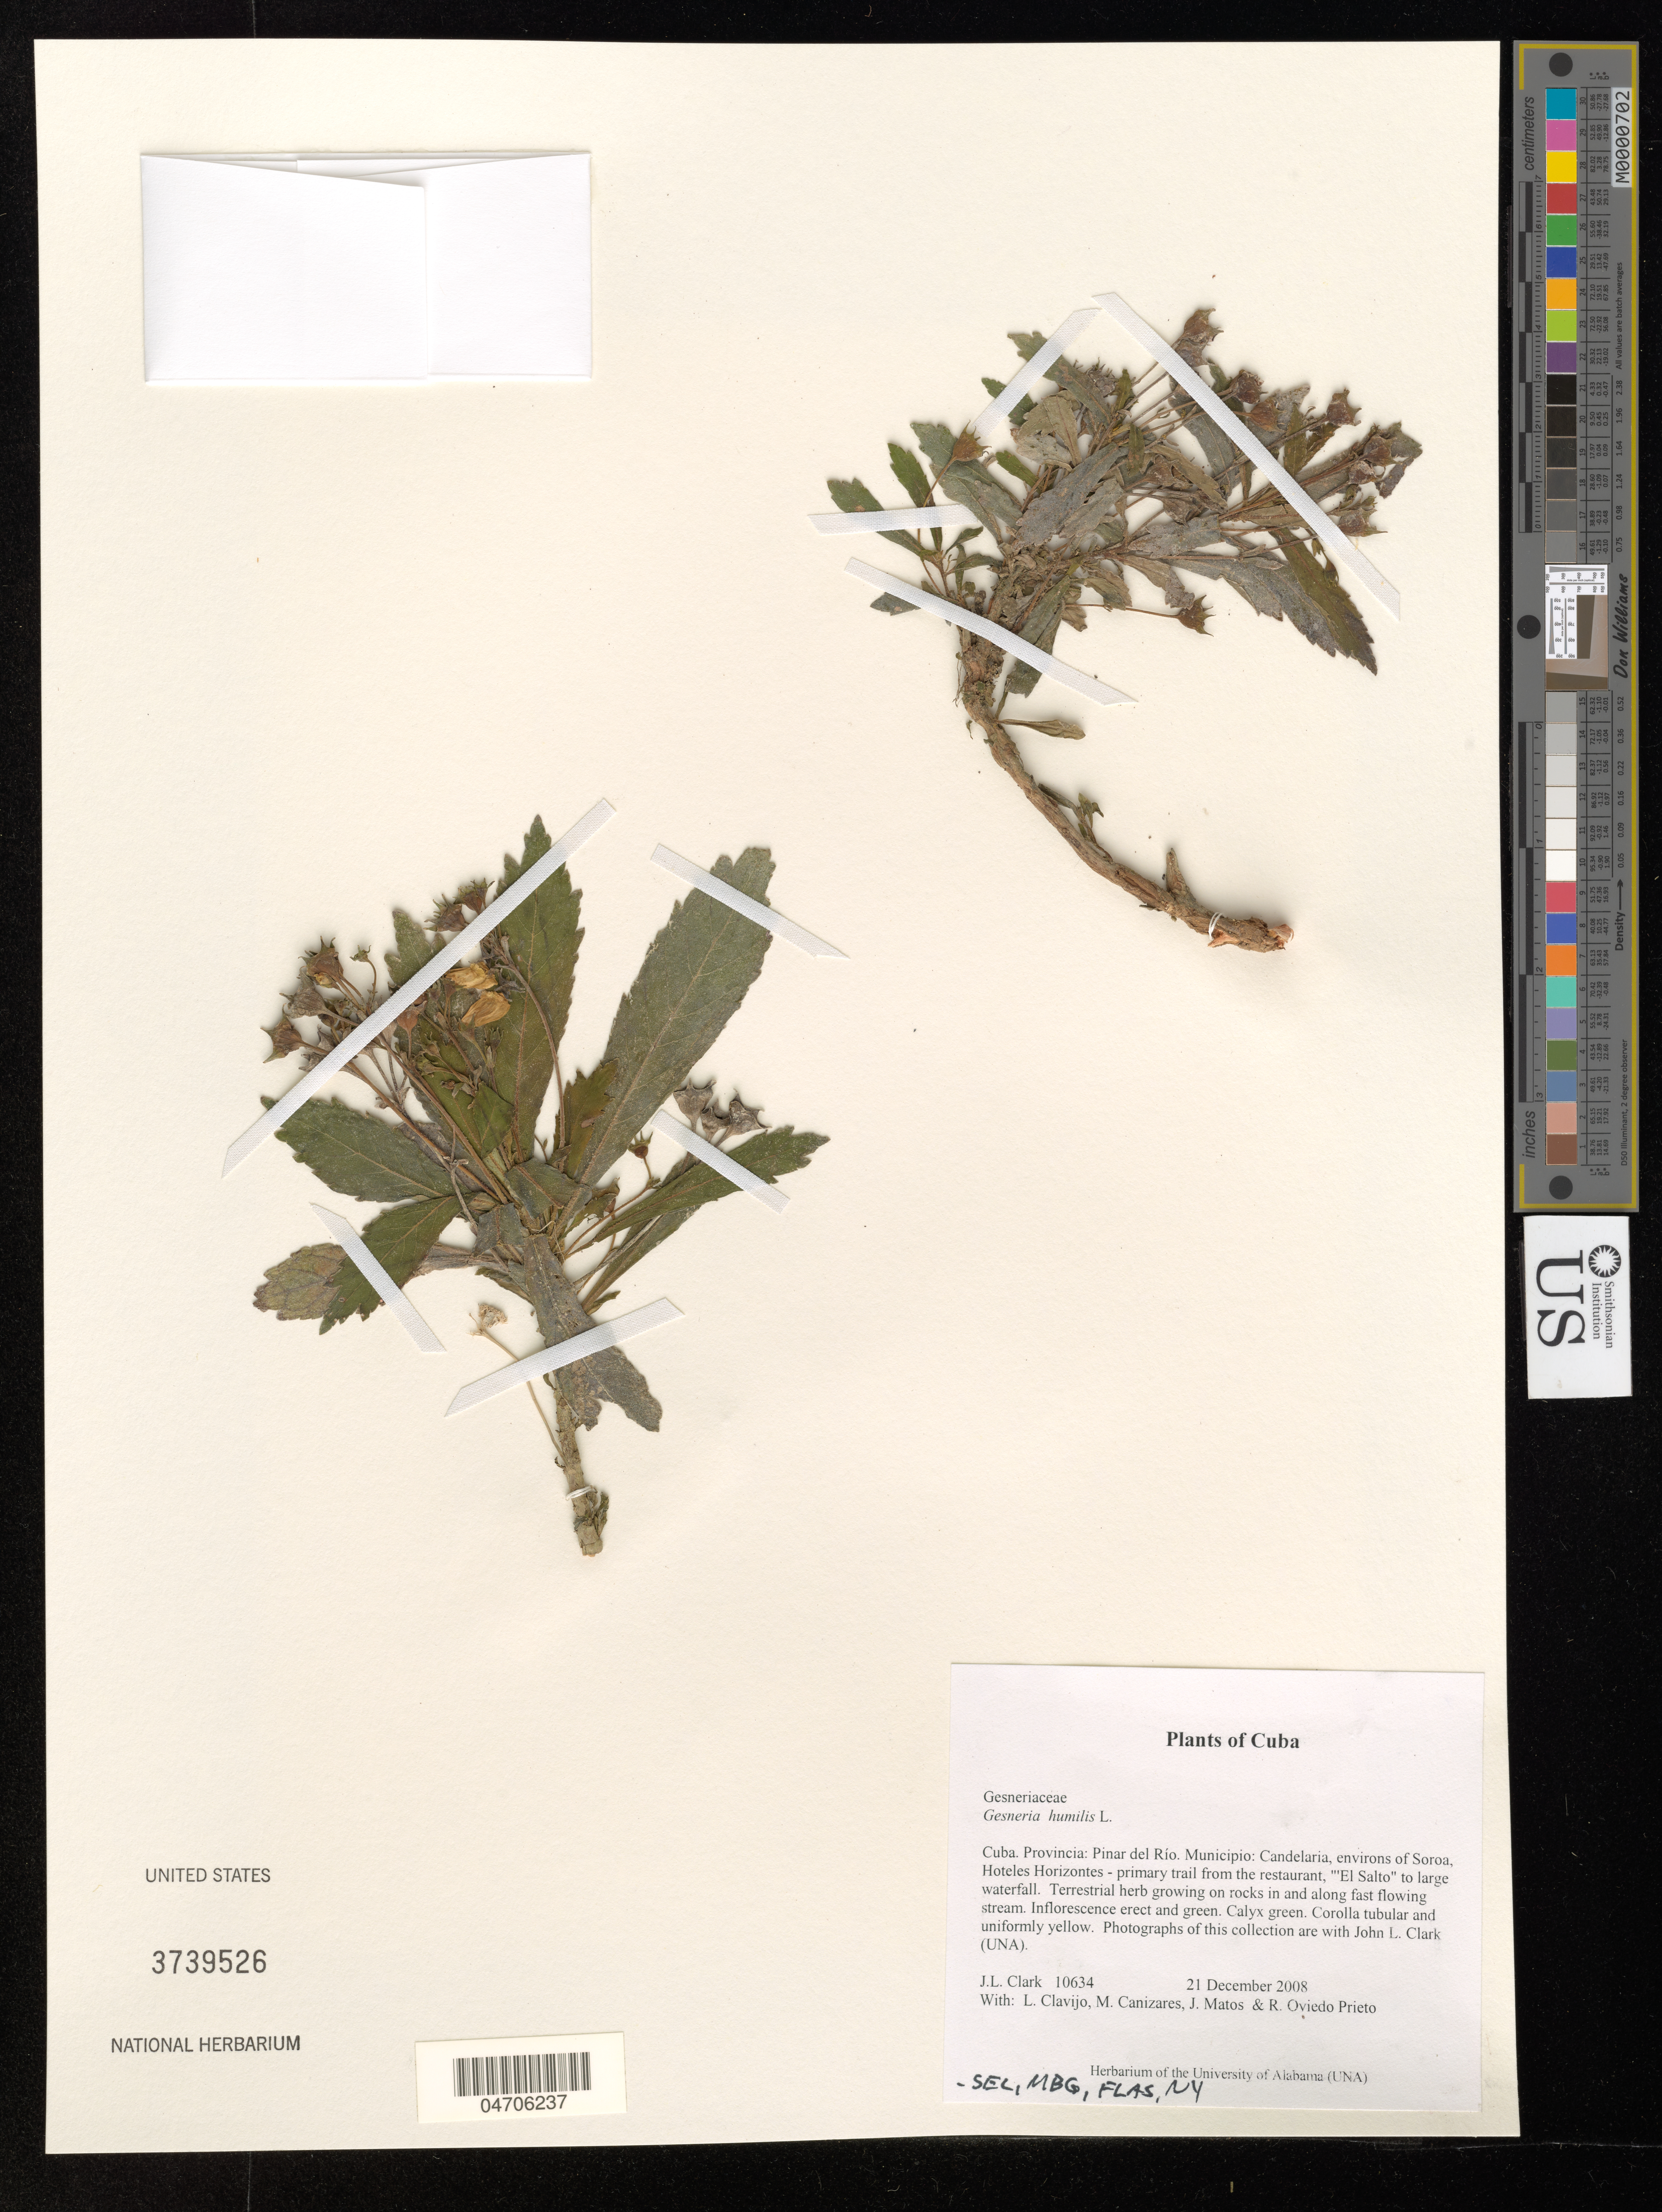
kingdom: Plantae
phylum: Tracheophyta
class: Magnoliopsida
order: Lamiales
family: Gesneriaceae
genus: Gesneria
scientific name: Gesneria humilis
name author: L.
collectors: J. L. Clark, L. Clavijo, M. Canizares, J. Matos & R. Oviedo Prieto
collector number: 10634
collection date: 2008-12-21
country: Cuba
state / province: Pinar del Río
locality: Municipio: Candelaria, environs of Soroa, Hoteles Horizontes - primary trail from the restaurant, "El Salto" to large waterfall.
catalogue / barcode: US 3739526